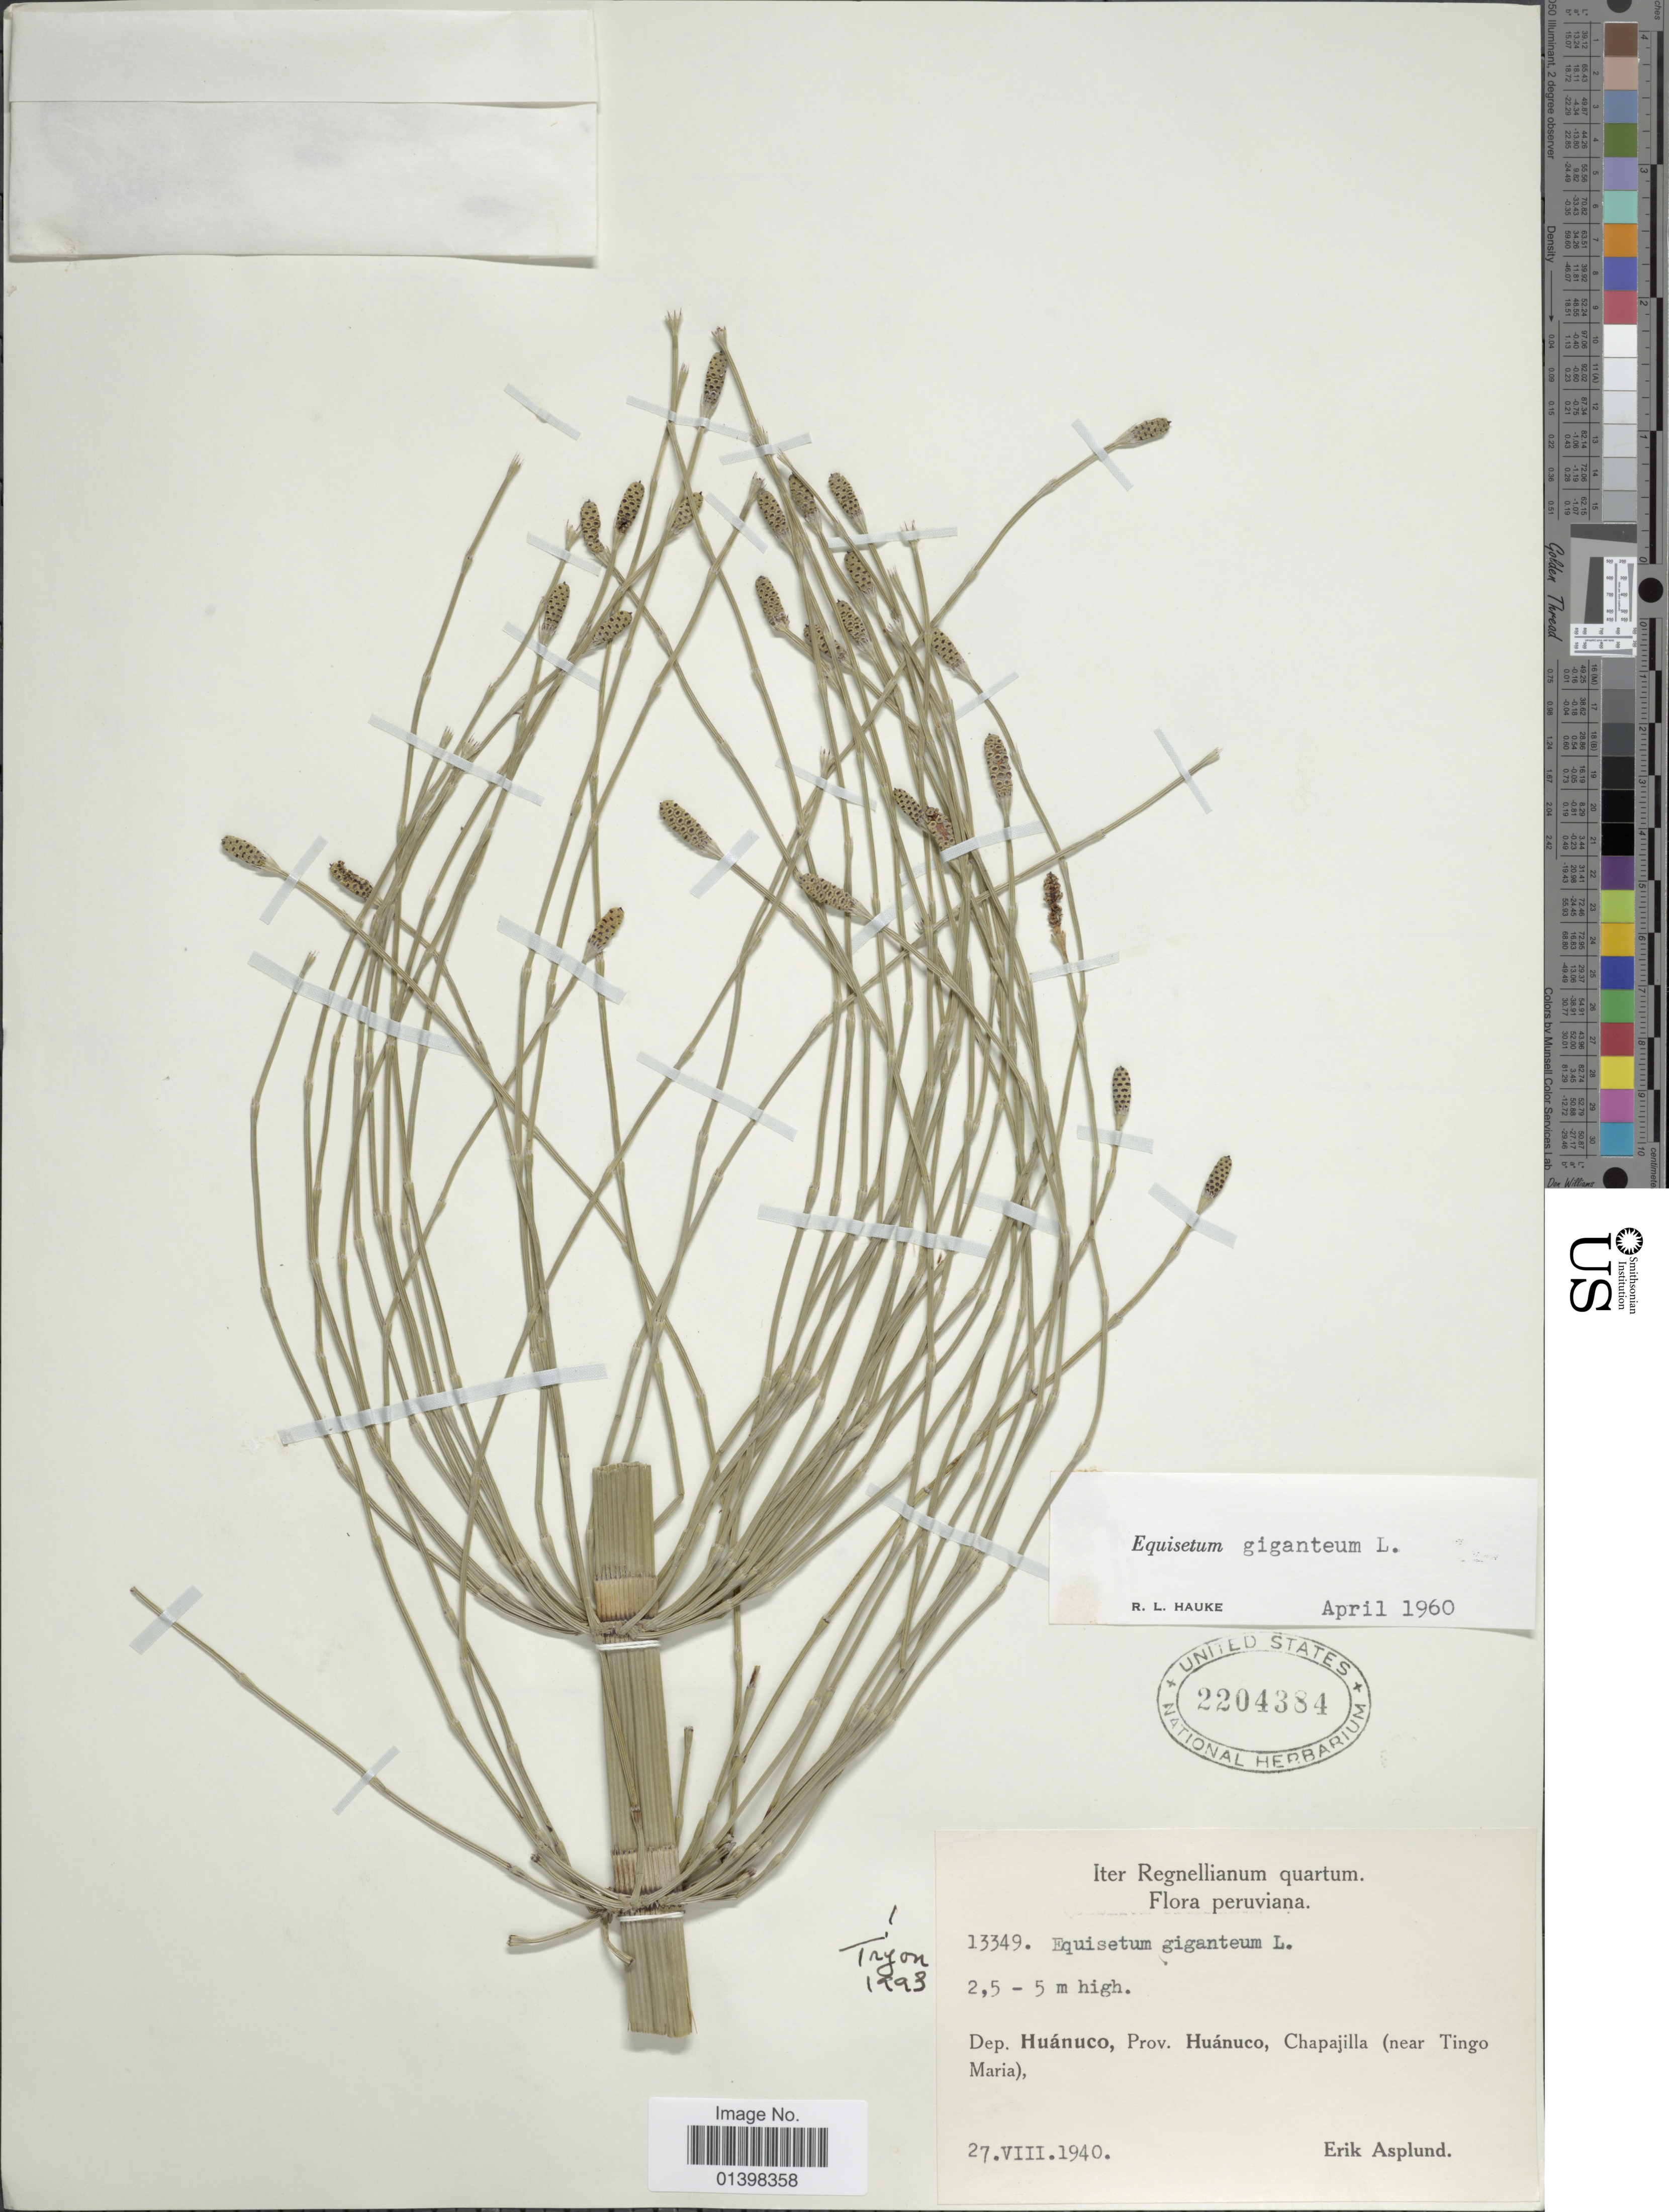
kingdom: Plantae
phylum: Tracheophyta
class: Polypodiopsida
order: Equisetales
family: Equisetaceae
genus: Equisetum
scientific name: Equisetum giganteum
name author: L.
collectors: E. Asplund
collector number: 13349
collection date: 1940-08-27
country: Peru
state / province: Huánuco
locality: Dep. Huánuco, Chapajilla (near Tingo Maria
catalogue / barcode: US 2204384